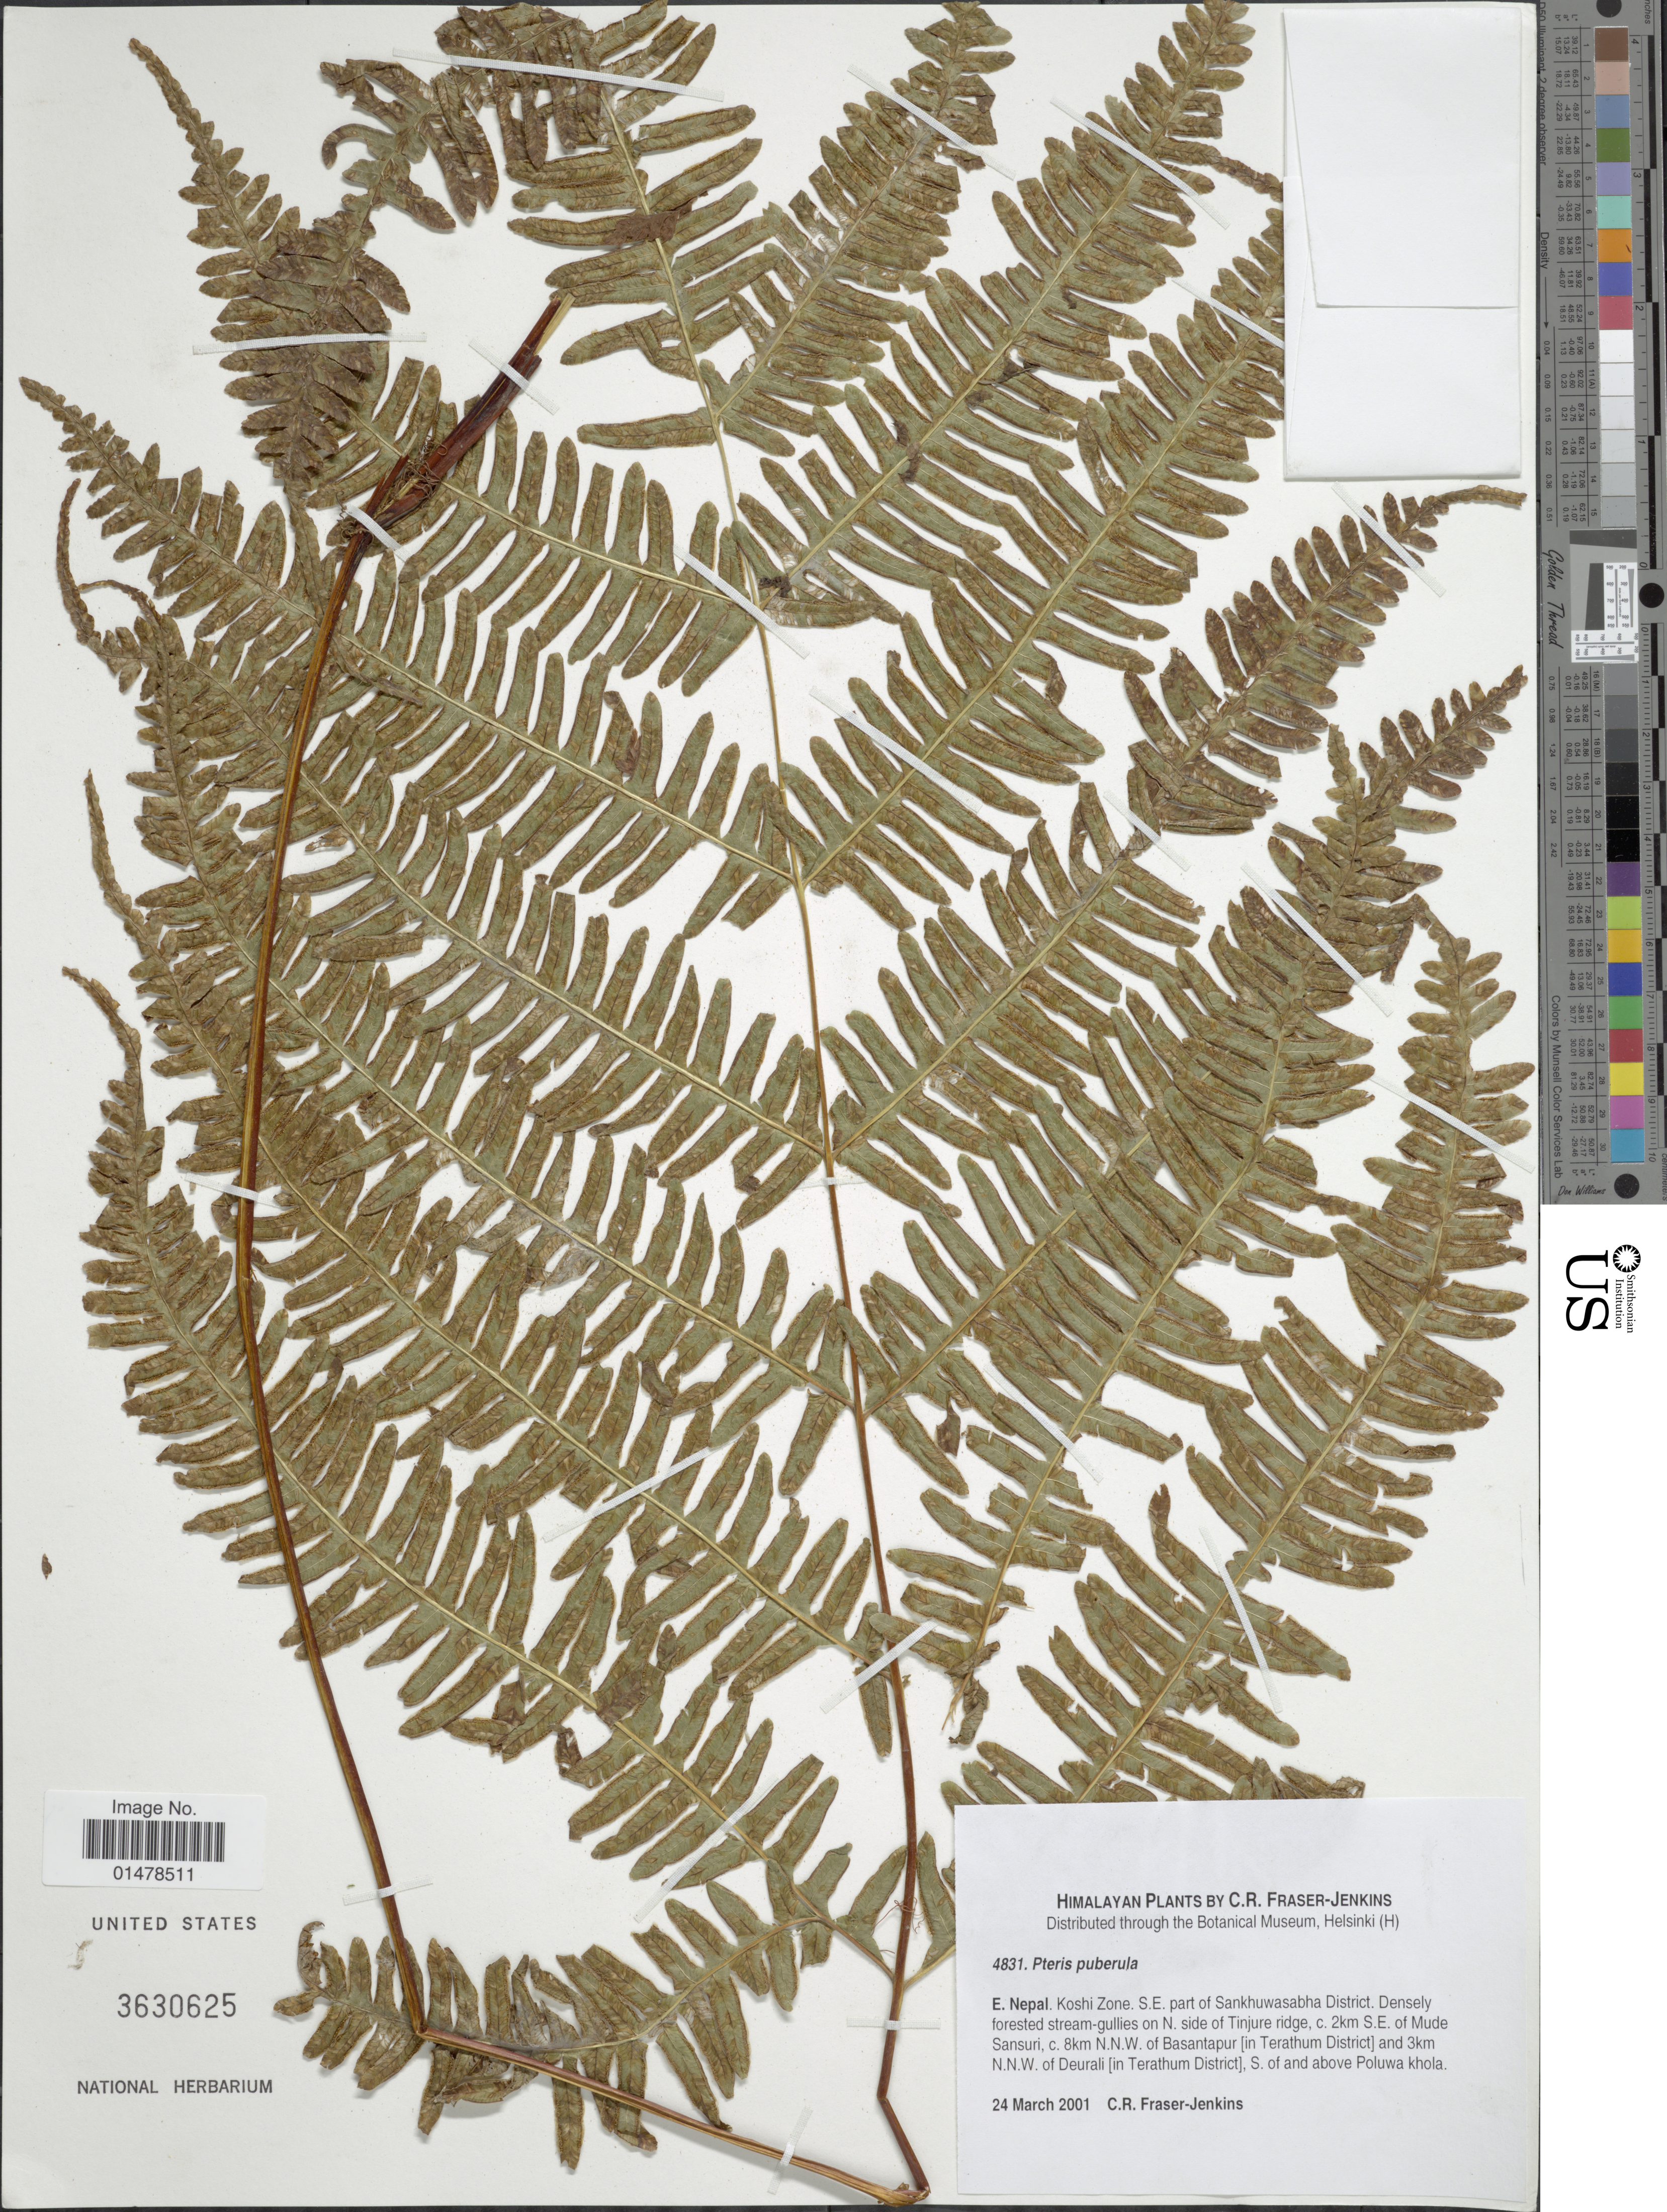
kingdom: Plantae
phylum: Tracheophyta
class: Polypodiopsida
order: Polypodiales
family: Pteridaceae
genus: Pteris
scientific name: Pteris puberula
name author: Ching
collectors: C. R. Fraser-Jenkins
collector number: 4831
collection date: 2001-03-24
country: Nepal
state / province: Kosi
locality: E Nepal. Koshi Zone. S.E. part of Sankhuwasabha Distrcit. Densely forested stream-gullies on N. side of Tinjure ridge, c. 2km S.E. of Mude Sansuri, c. 8km N.N.W. of Basantapur [in Terathum District] and 3km N.N.W. of Deurali [in Terathum District], S. of and above Poluwa khola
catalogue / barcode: US 3630625